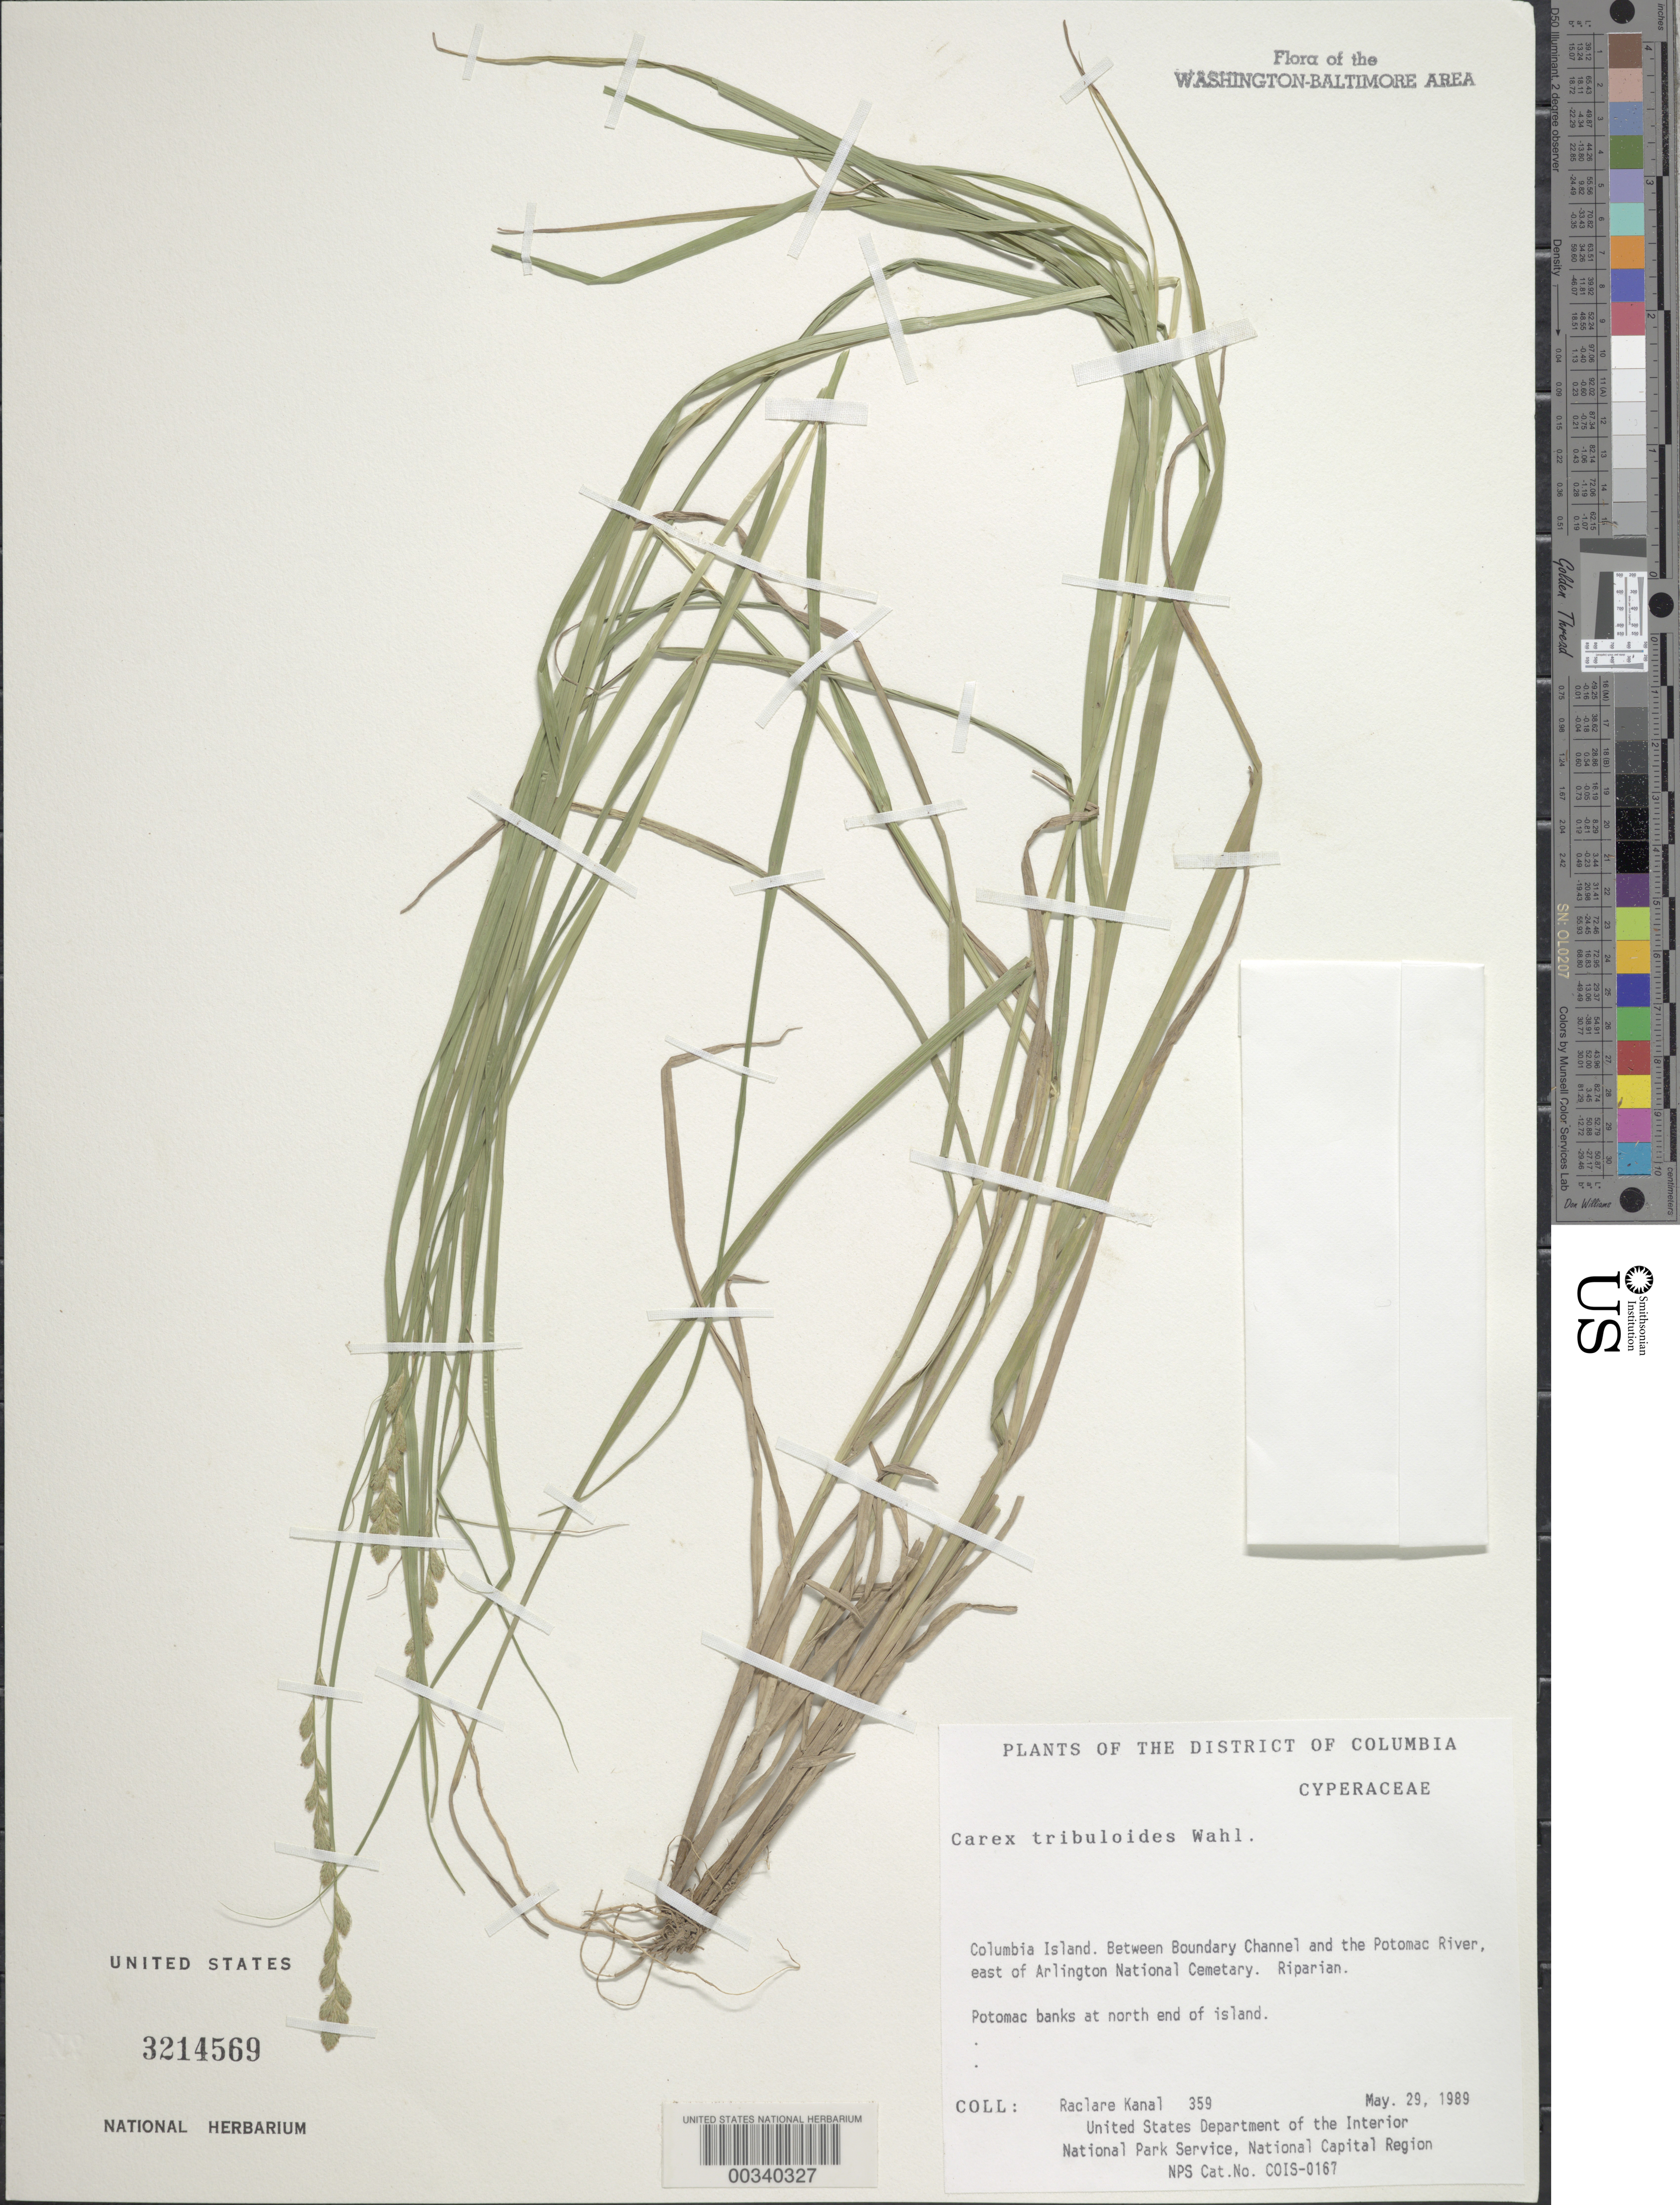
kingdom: Plantae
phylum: Tracheophyta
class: Liliopsida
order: Poales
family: Cyperaceae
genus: Carex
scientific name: Carex tribuloides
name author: Wahlenb.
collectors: R. Kanal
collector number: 359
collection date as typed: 29 May 1989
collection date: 1989-05-29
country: United States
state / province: District of Columbia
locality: Columbia Island. between Boundary Channel and Potomac River, E of Arlington National Cemetery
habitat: Banks at n end of island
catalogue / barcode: US 3214569